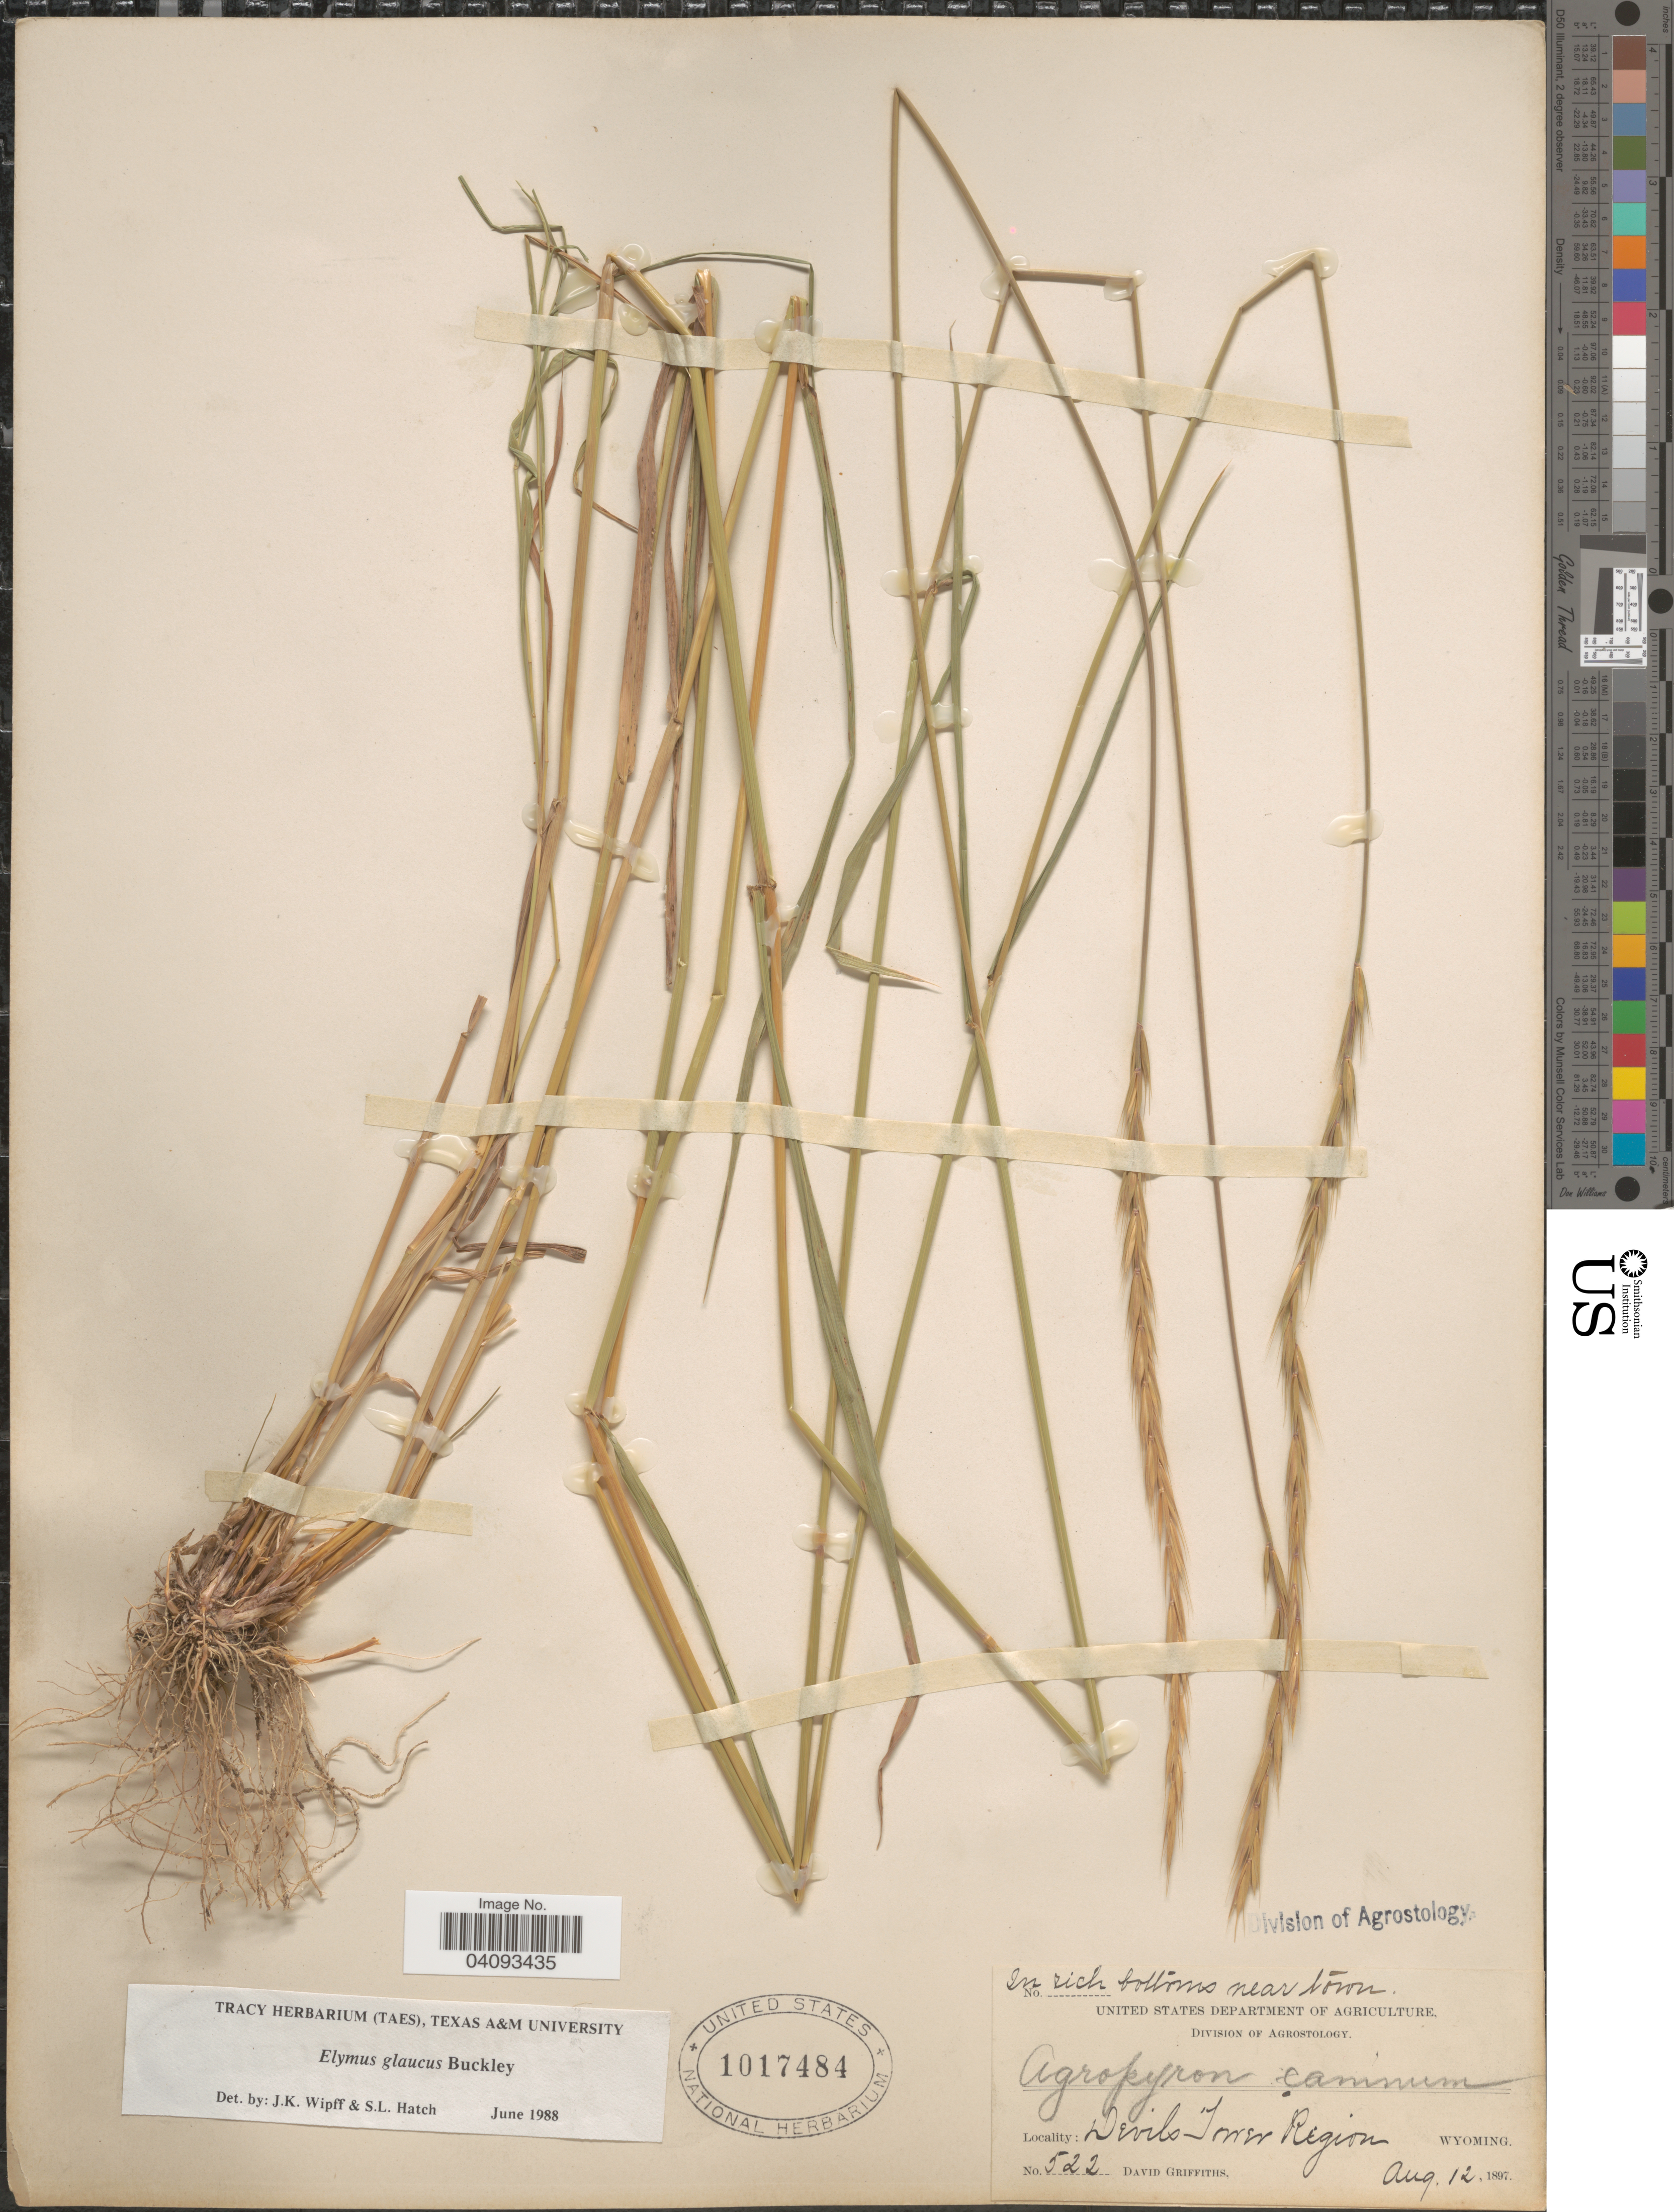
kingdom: Plantae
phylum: Tracheophyta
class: Liliopsida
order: Poales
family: Poaceae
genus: Elymus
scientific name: Elymus glaucus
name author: Buckley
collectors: D. Griffiths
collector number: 522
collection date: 1897-08-12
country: United States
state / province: Wyoming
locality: Devils Tower Region. In rich bottoms near town.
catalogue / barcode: US 1017484